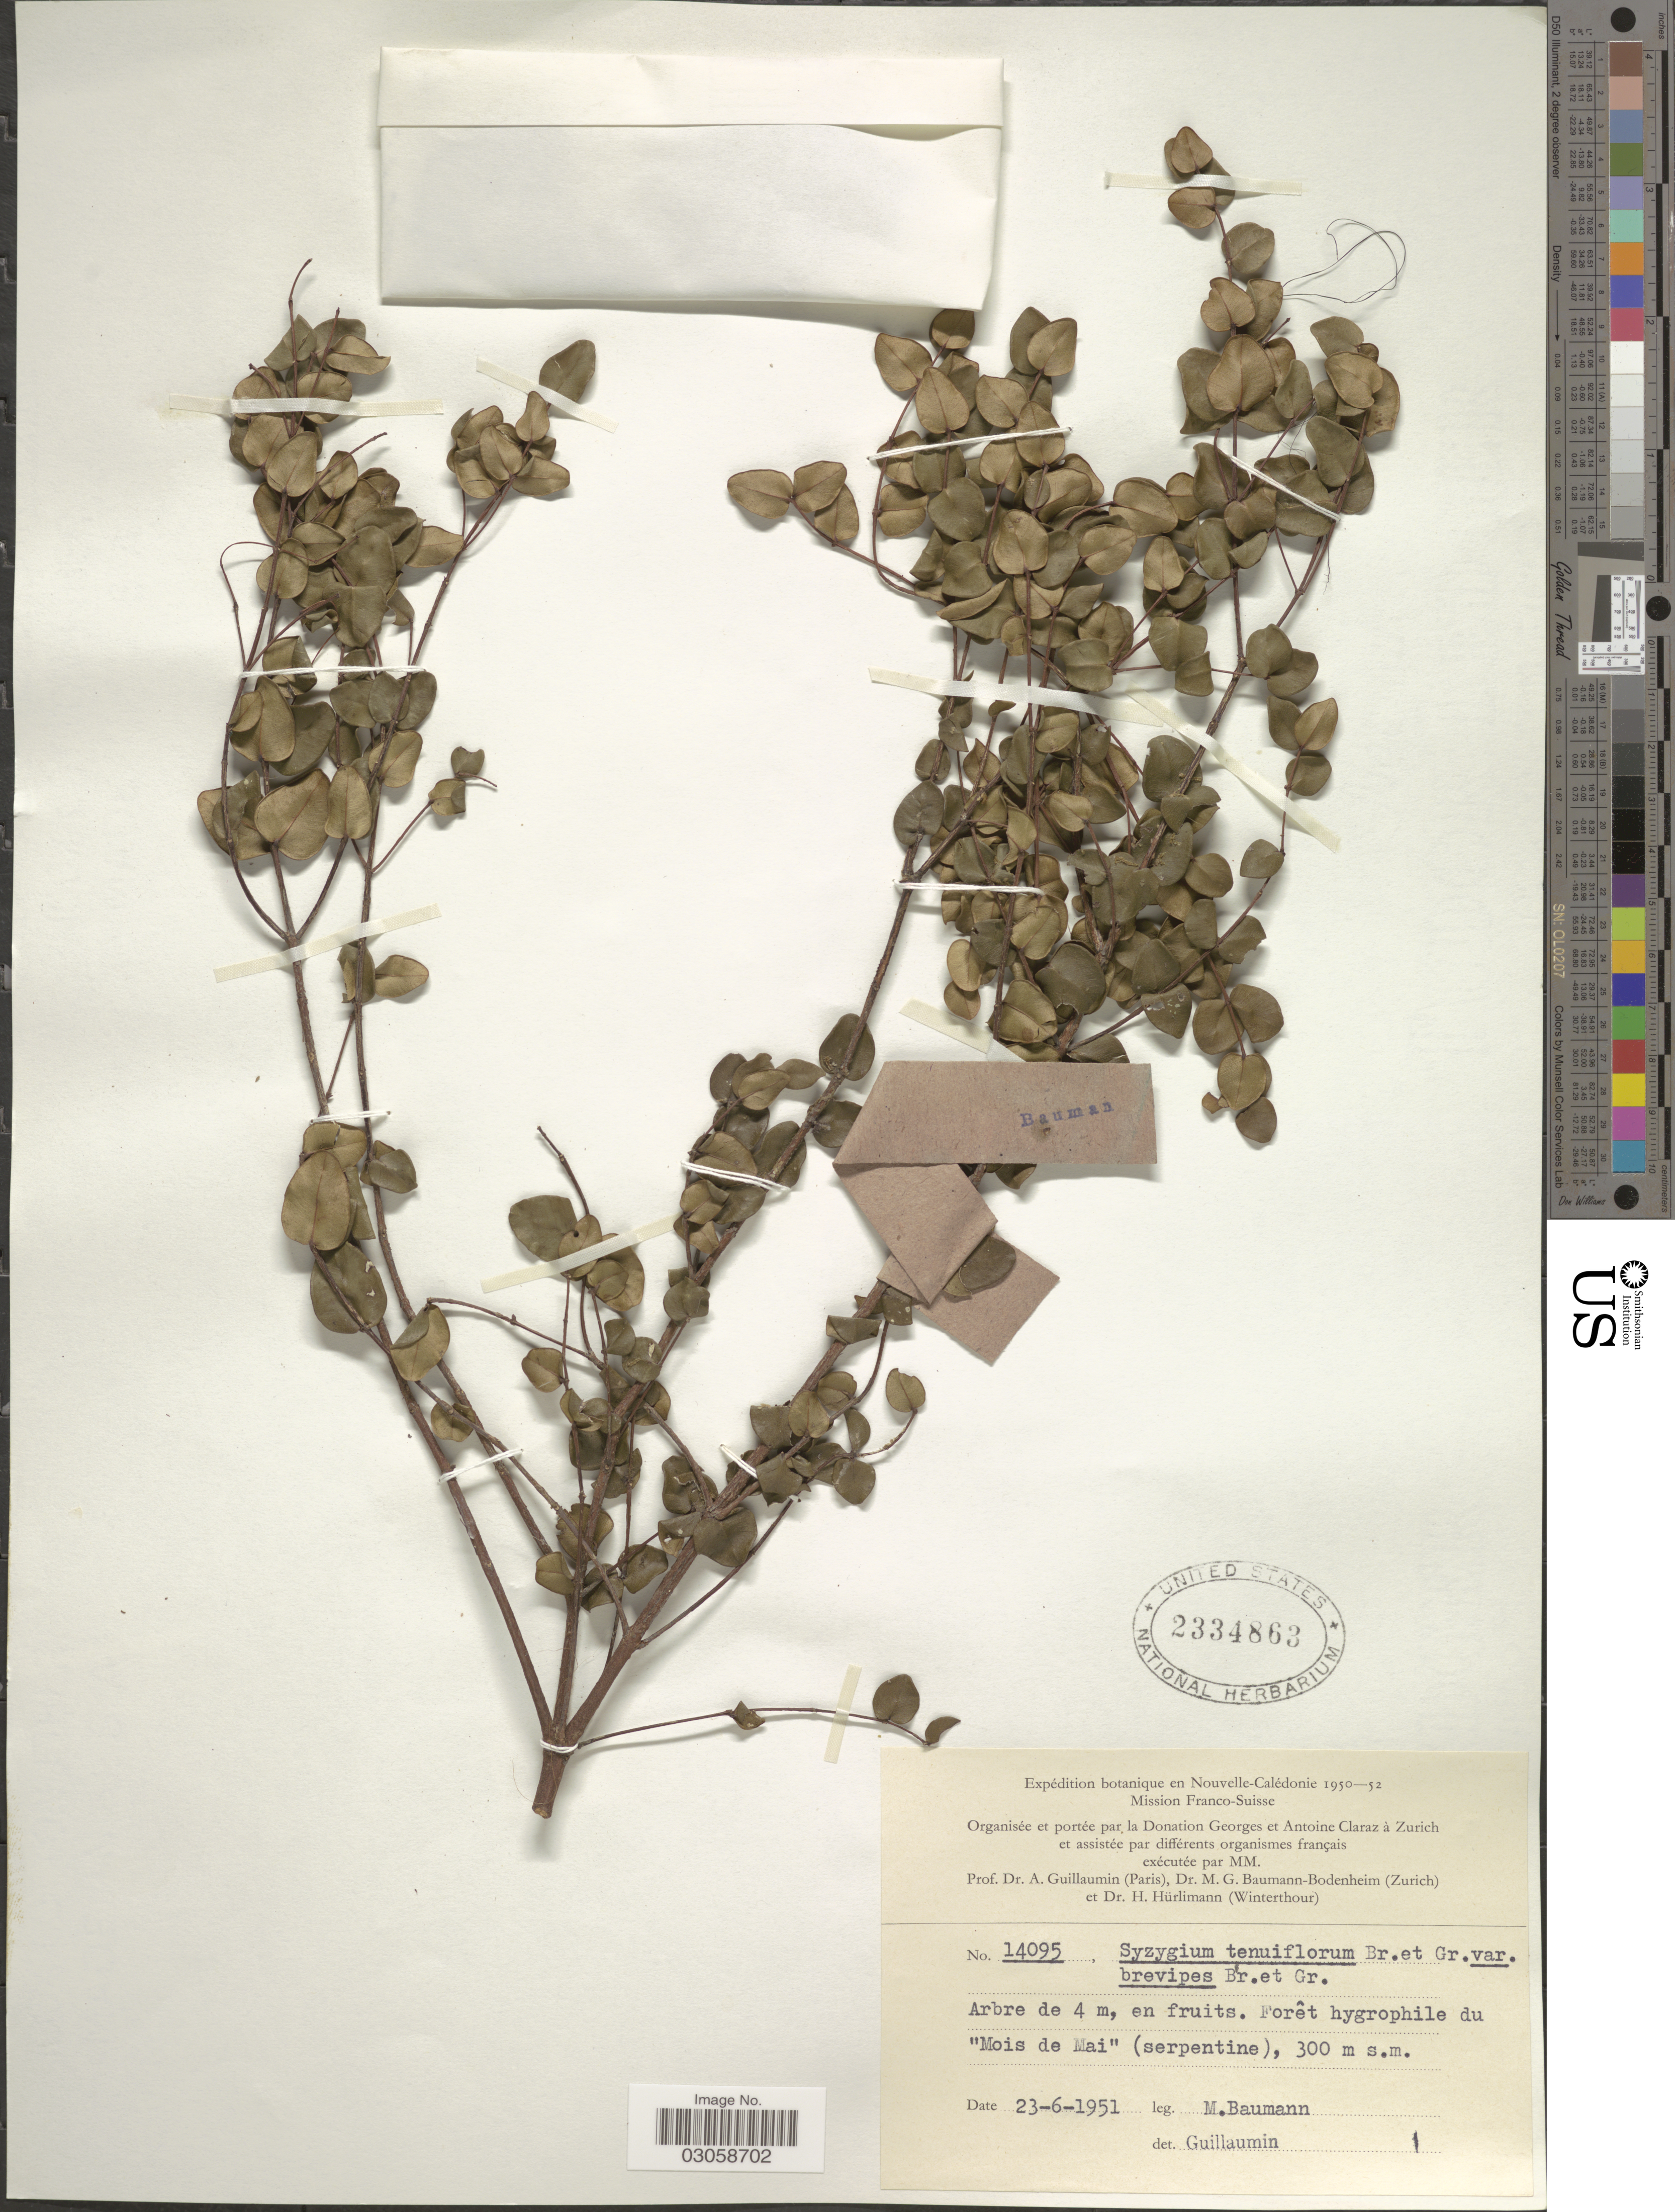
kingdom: Plantae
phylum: Tracheophyta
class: Magnoliopsida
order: Myrtales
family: Myrtaceae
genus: Syzygium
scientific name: Syzygium tenuiflorum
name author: Brongn. & Gris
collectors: M. G. Baumann-Bodenheim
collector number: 14095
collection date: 1951-06-23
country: New Caledonia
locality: Nouvelle-Calédonie. Forêt hygrophile du "Mois de Mai" (serpentine).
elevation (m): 300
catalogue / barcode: US 2334863